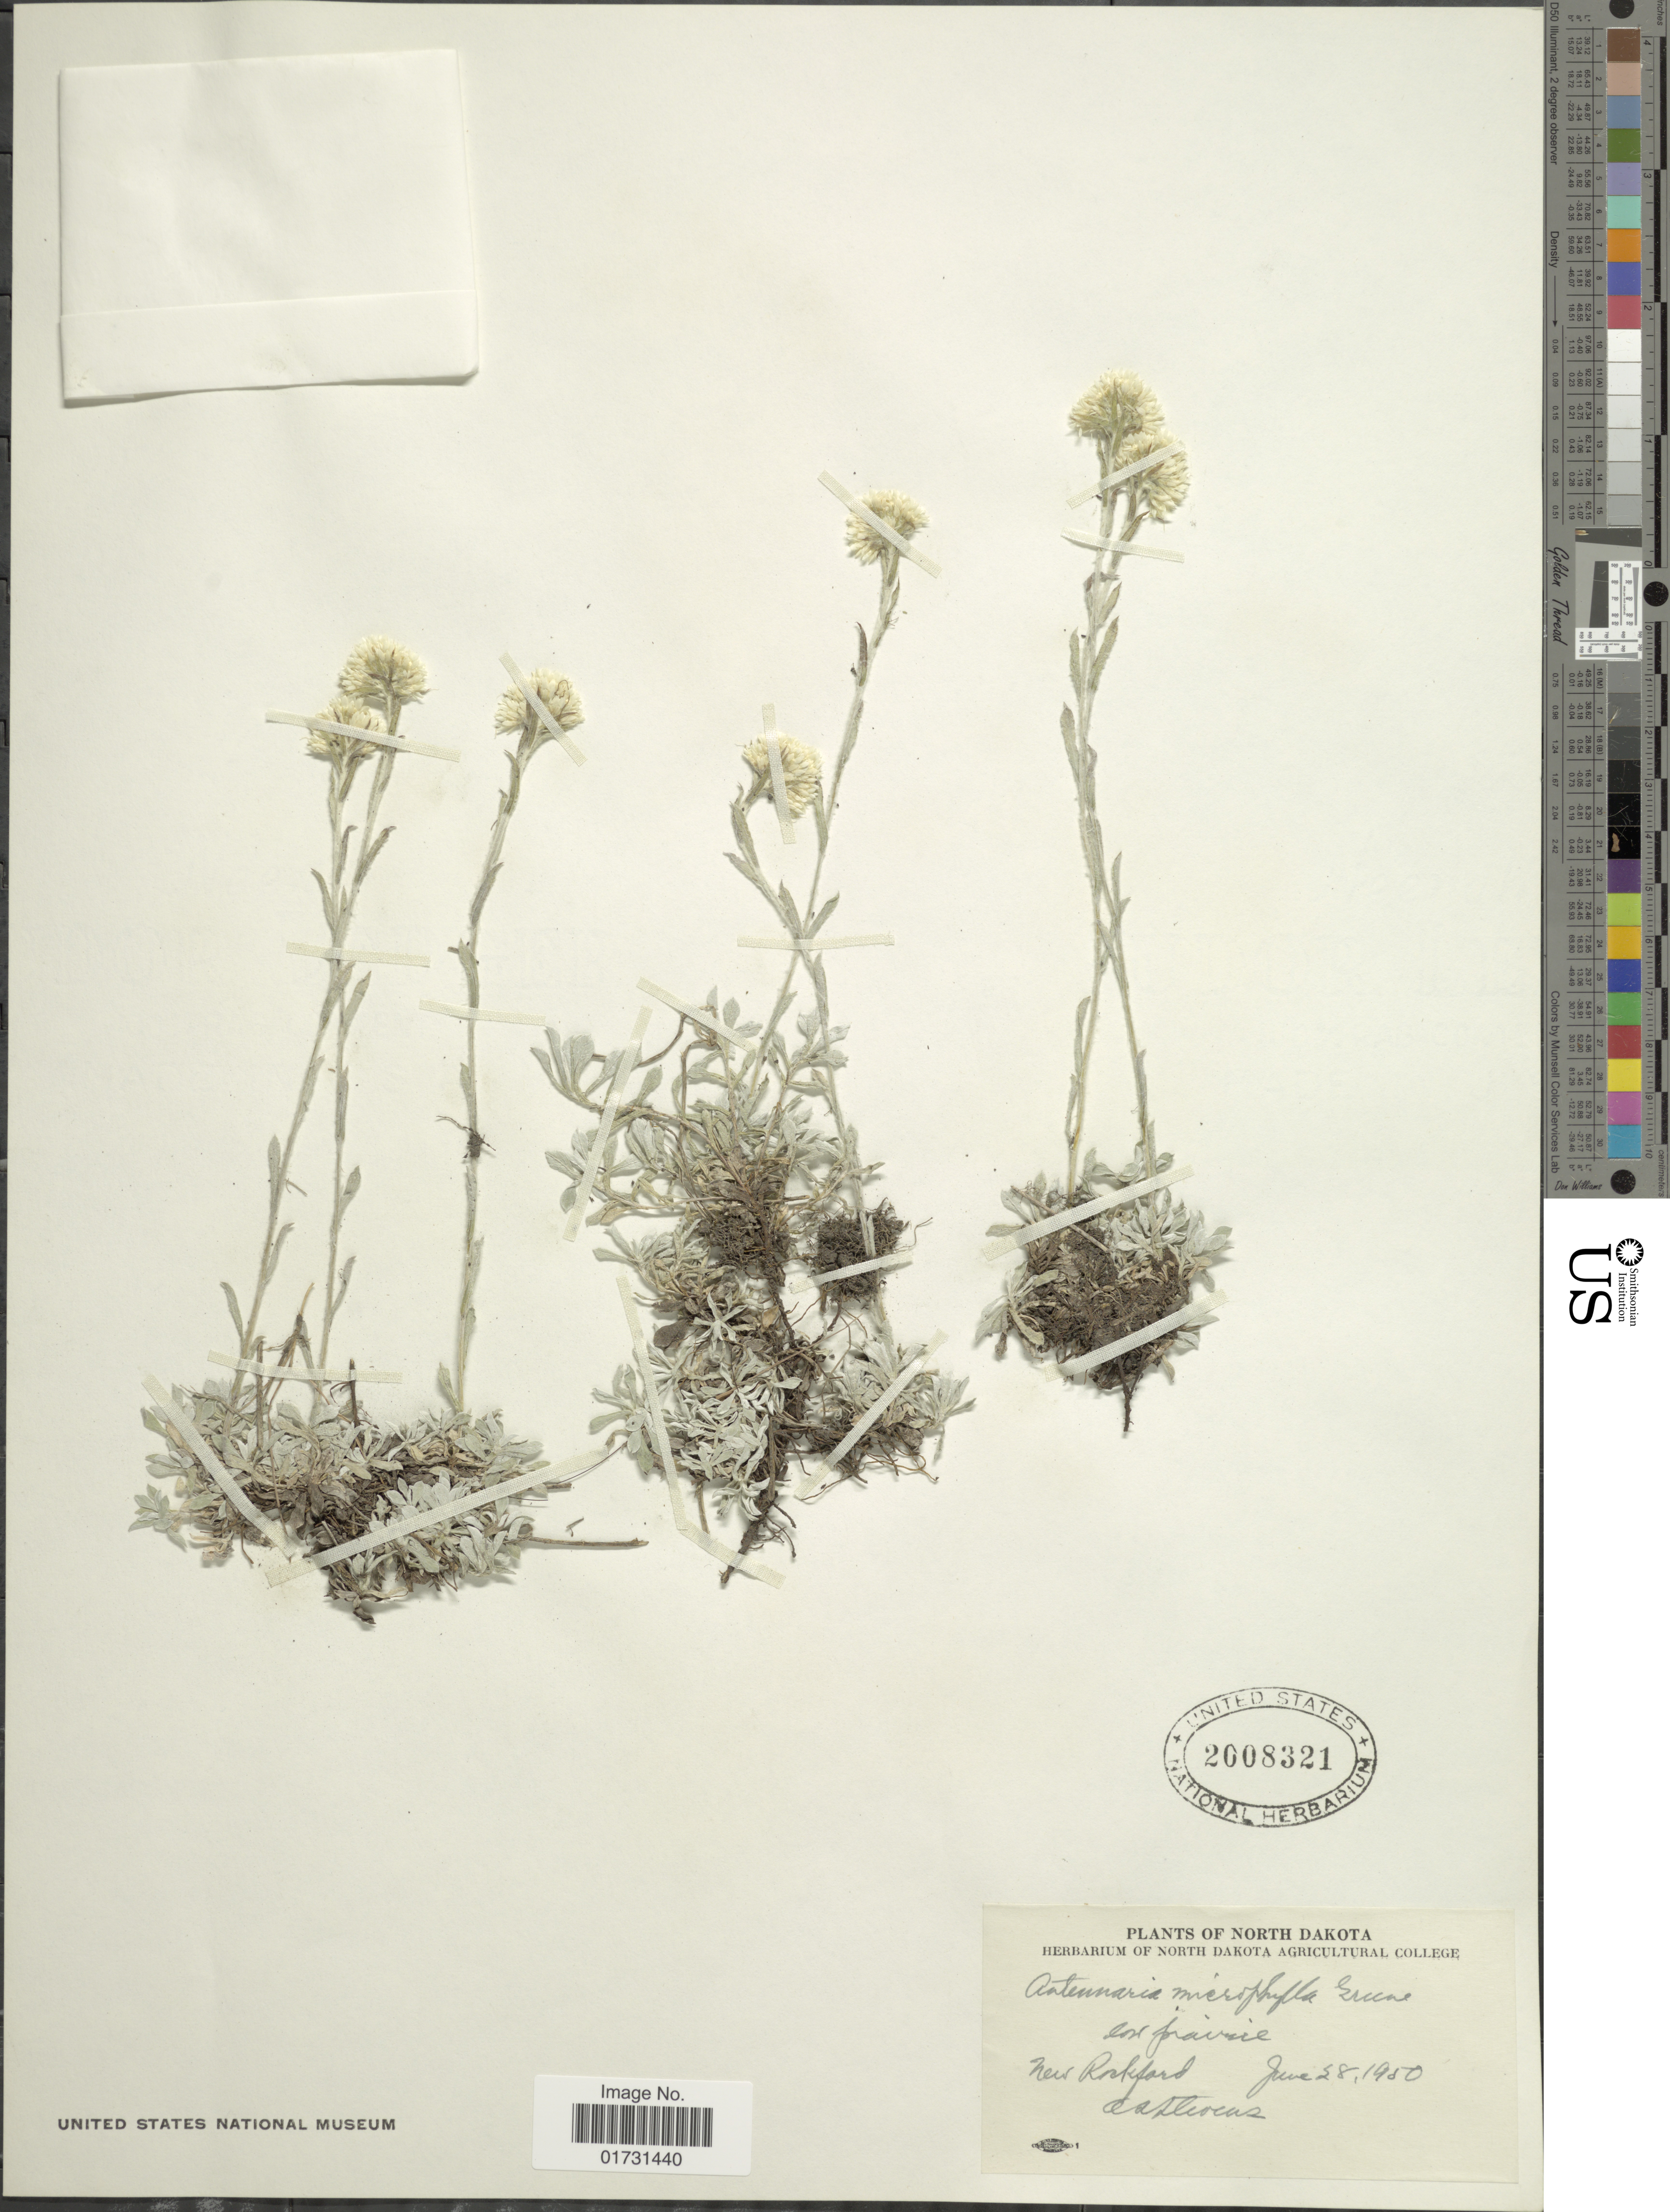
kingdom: Plantae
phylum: Tracheophyta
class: Magnoliopsida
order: Asterales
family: Asteraceae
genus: Antennaria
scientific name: Antennaria microphylla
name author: Rydb.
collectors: A. Stevens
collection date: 1950-06-28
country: United States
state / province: North Dakota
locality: New Rockford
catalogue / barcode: US 2008321